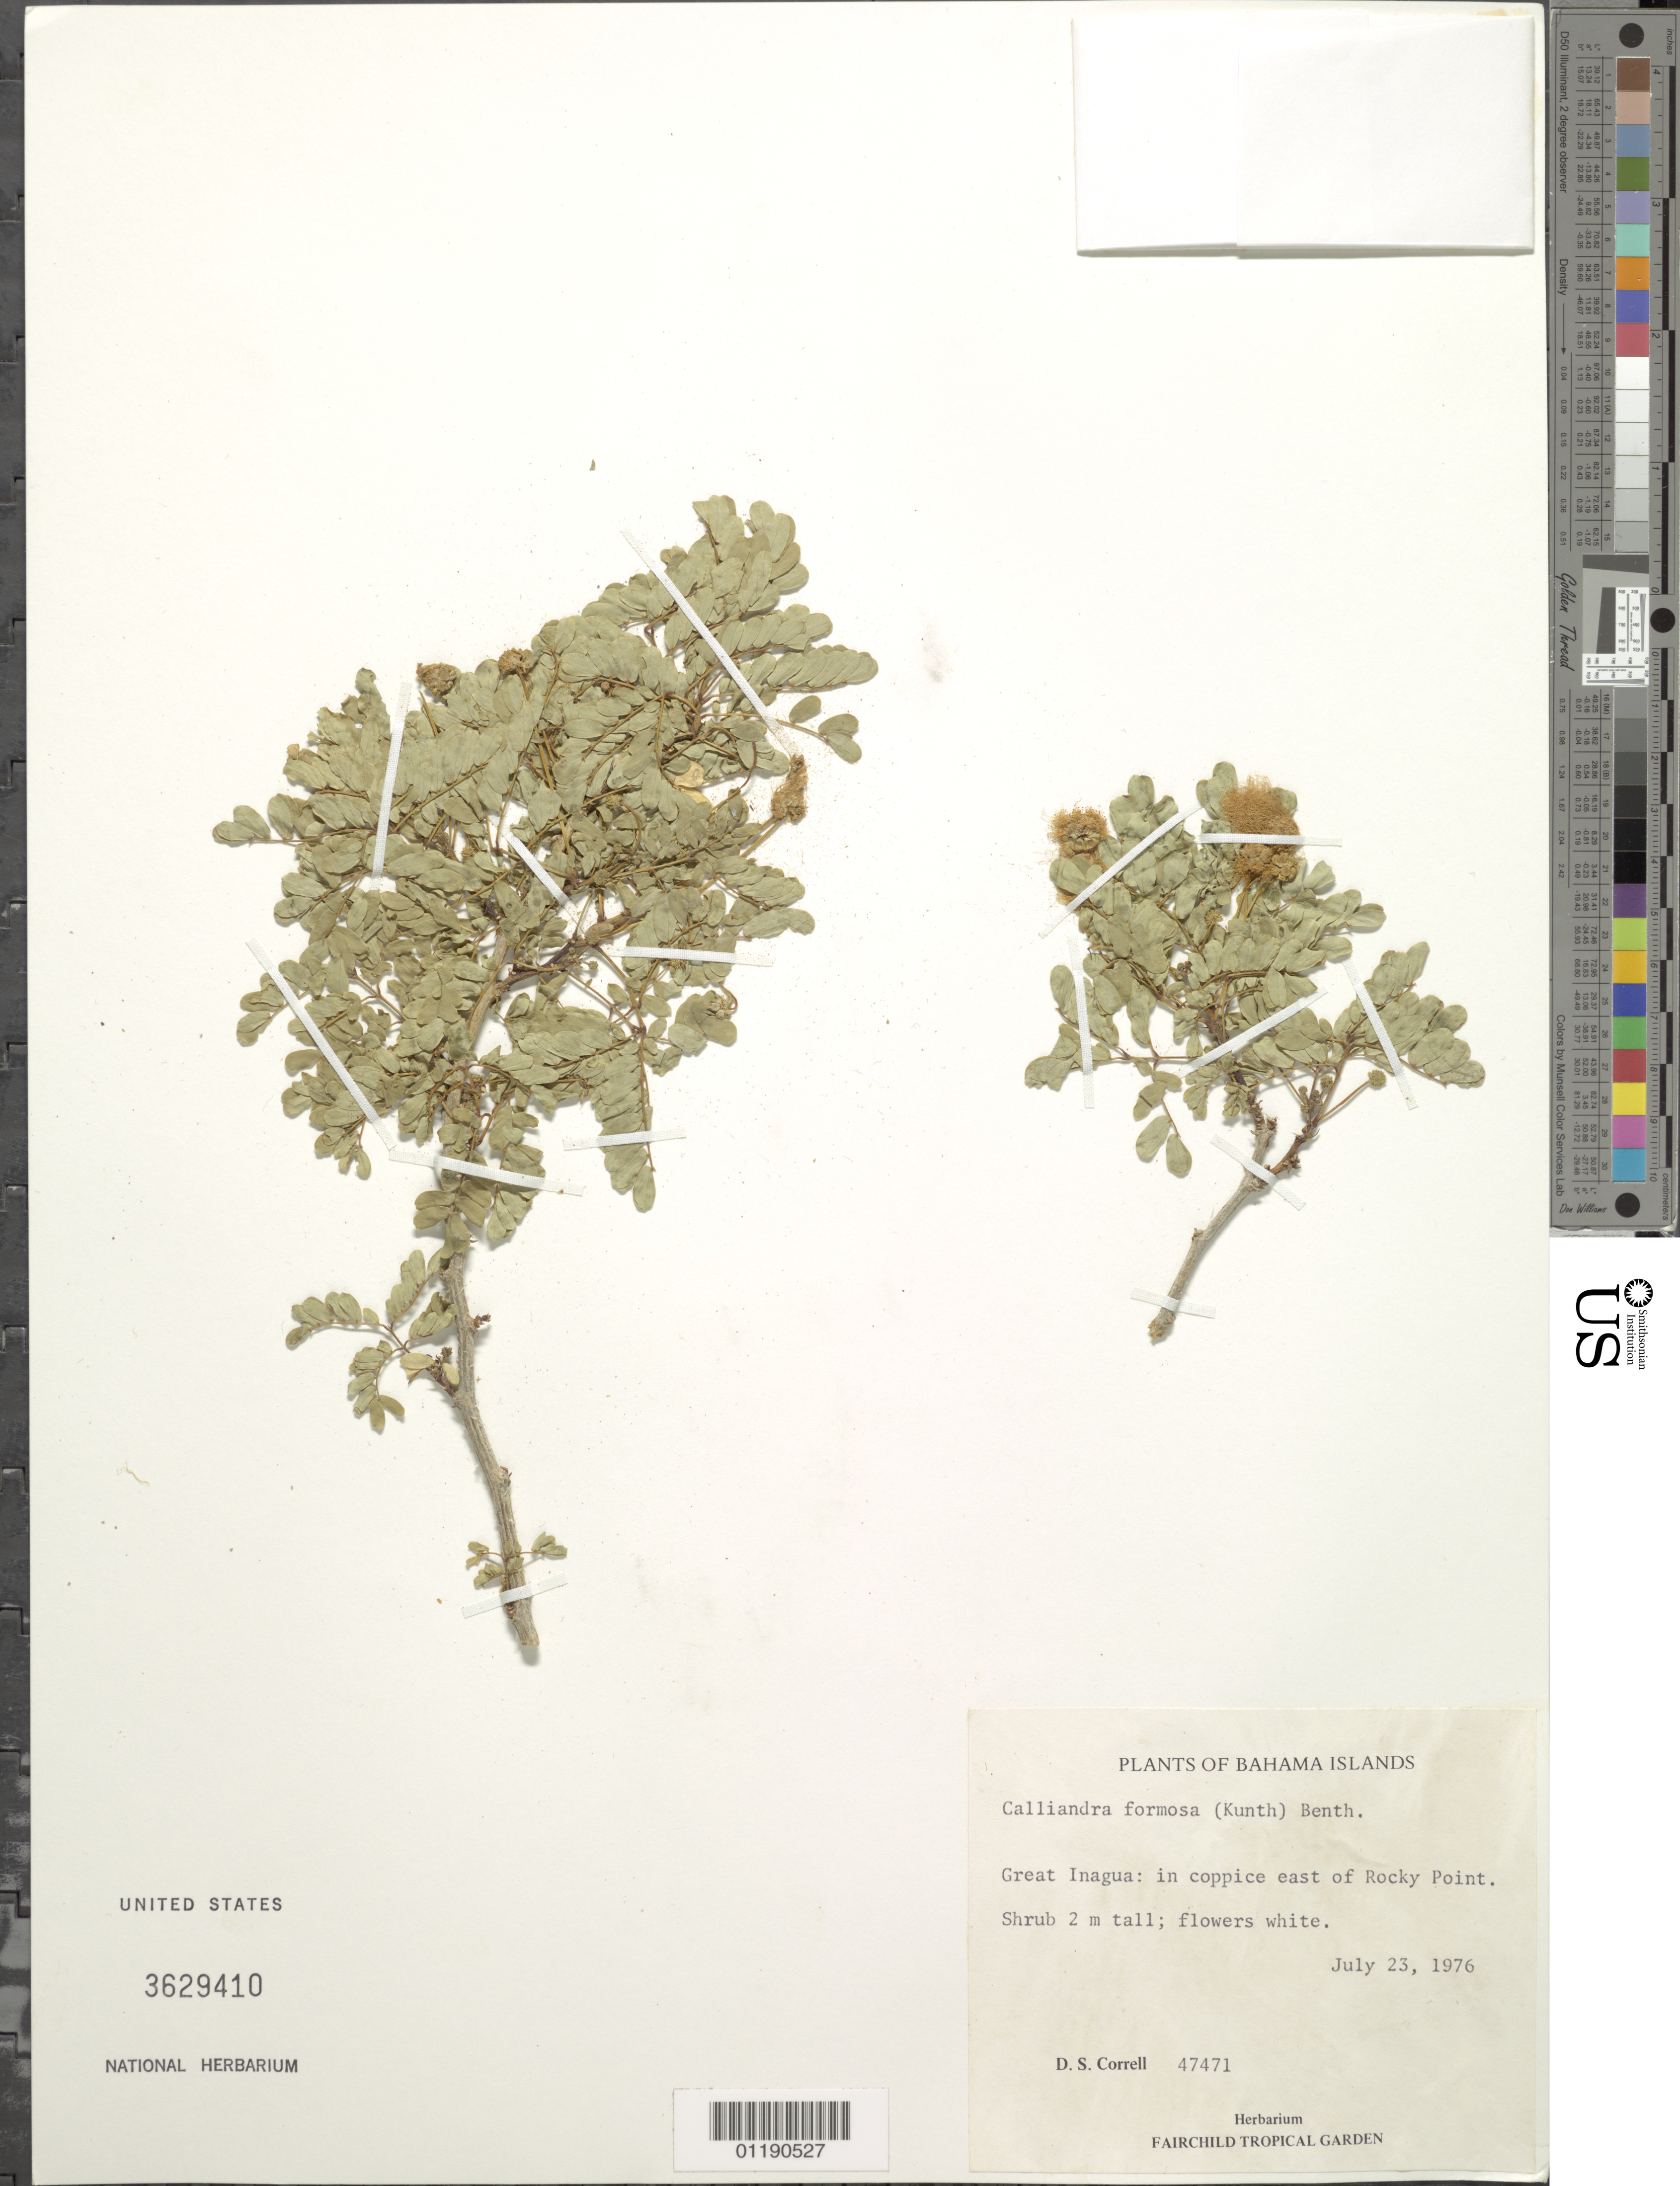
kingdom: Plantae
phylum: Tracheophyta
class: Magnoliopsida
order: Fabales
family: Fabaceae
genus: Calliandra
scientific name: Calliandra formosa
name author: (Kunth) Benth.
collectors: D. S. Correll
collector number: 47471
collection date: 1968-07-23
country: Bahamas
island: Great Inagua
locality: Greaqt Inagua: E of Rocky Point.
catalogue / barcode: US 3629410